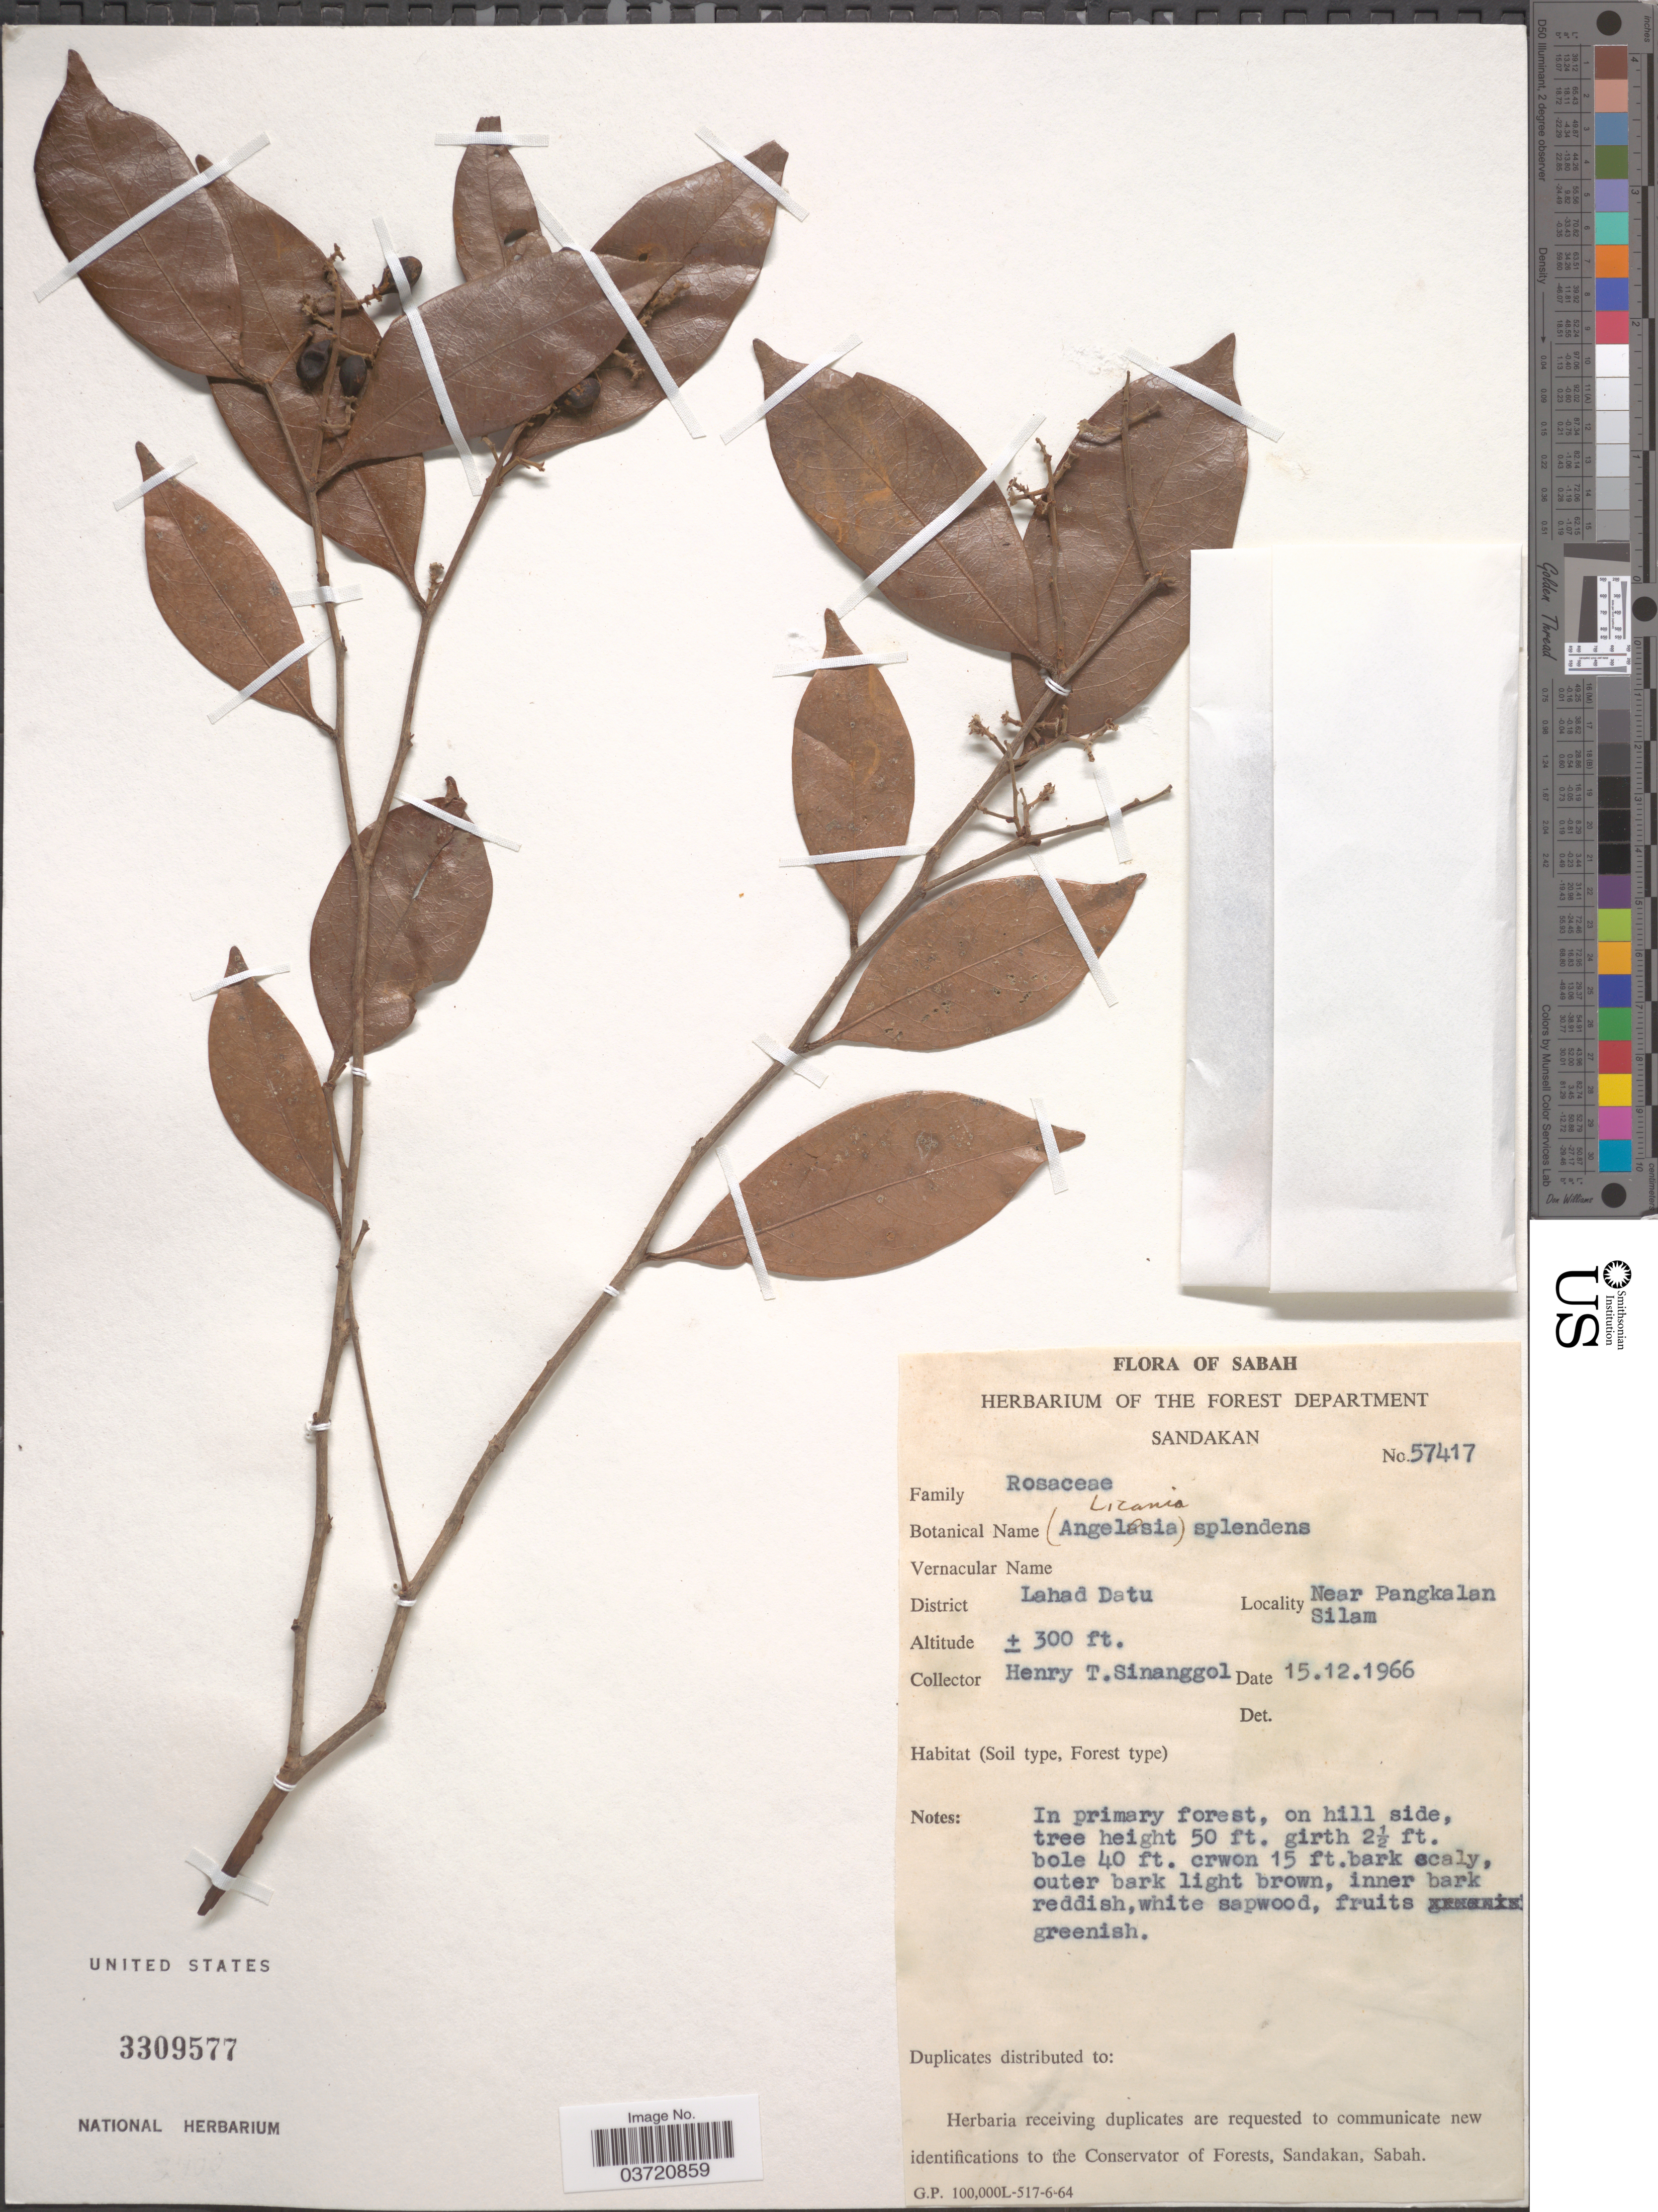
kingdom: Plantae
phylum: Tracheophyta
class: Magnoliopsida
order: Malpighiales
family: Chrysobalanaceae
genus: Licania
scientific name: Licania splendens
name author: (Korth.) Prance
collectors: H. Sinanggol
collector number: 57417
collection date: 1966-12-15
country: Malaysia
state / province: Sabah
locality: District Lahad Datu. Near Pangkalan Silam.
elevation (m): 91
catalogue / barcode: US 3309577